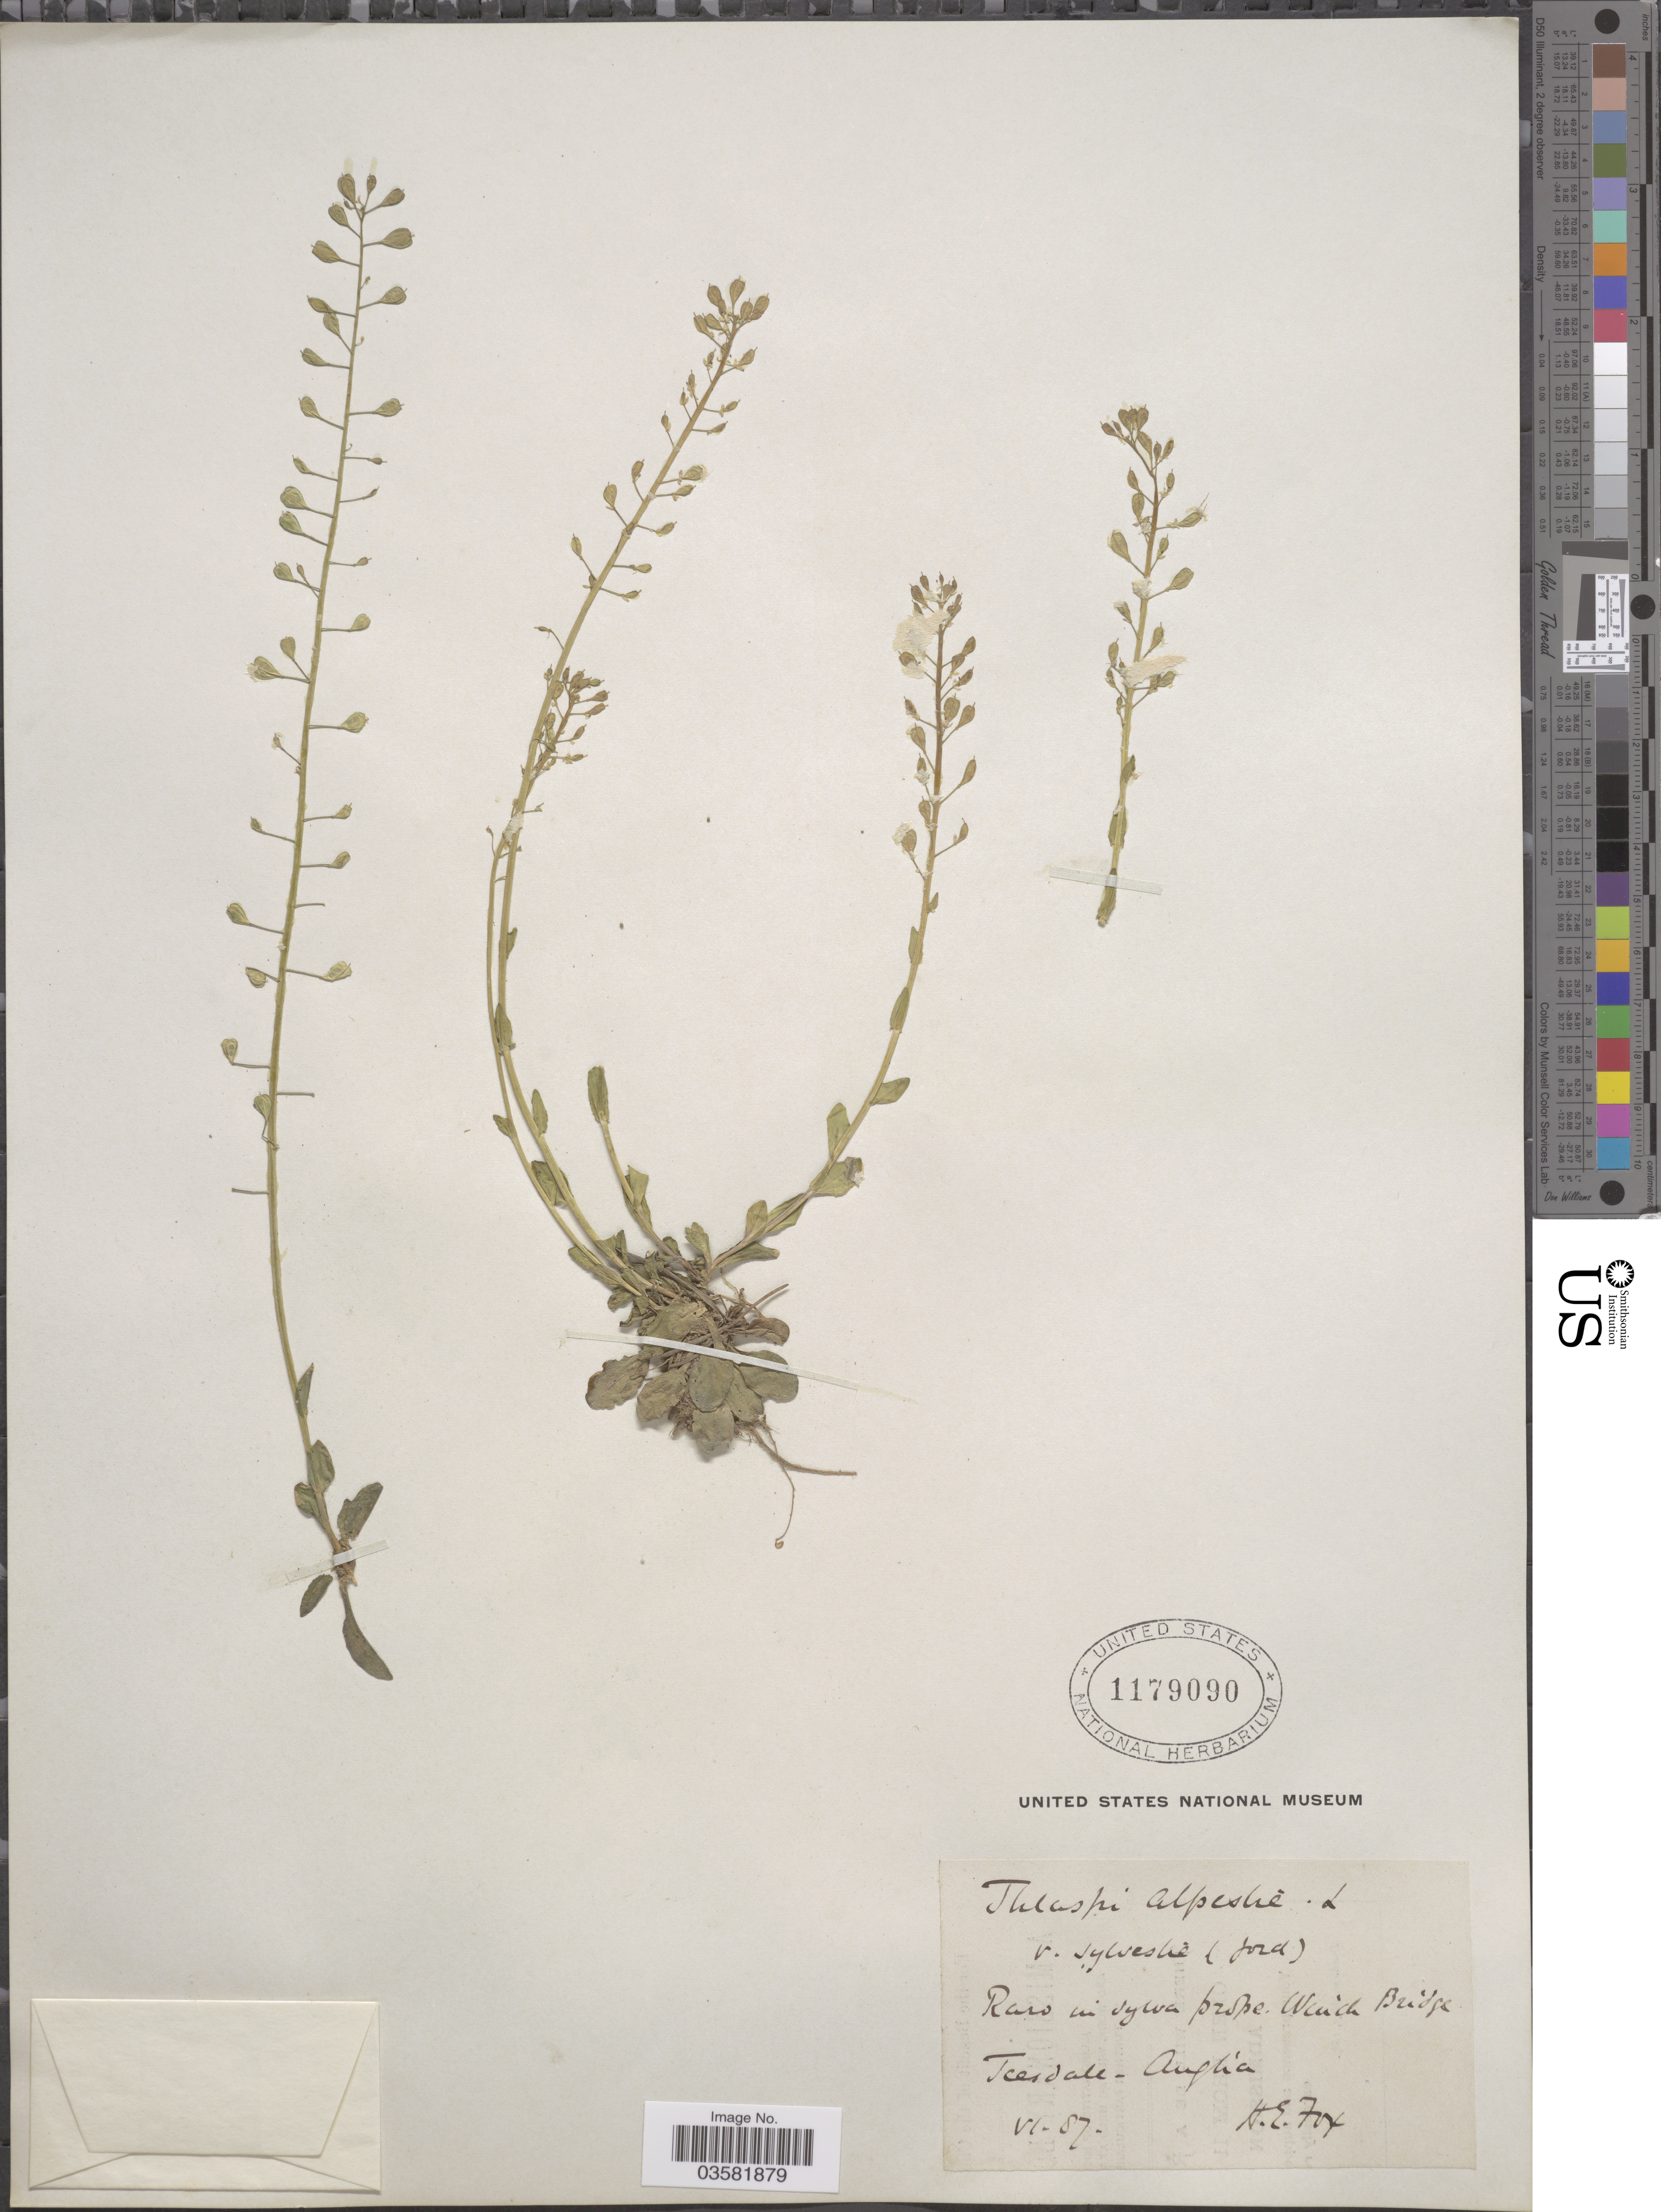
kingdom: Plantae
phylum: Tracheophyta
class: Magnoliopsida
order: Brassicales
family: Brassicaceae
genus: Thlaspi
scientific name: Thlaspi alpestre L. nom. illeg.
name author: L.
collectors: H. Fox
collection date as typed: Transcribed d/m/y: /6/87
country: United Kingdom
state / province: England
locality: Raro in sylvia prope. Winch Bridge. Teesdale-Anglia.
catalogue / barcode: US 1179090